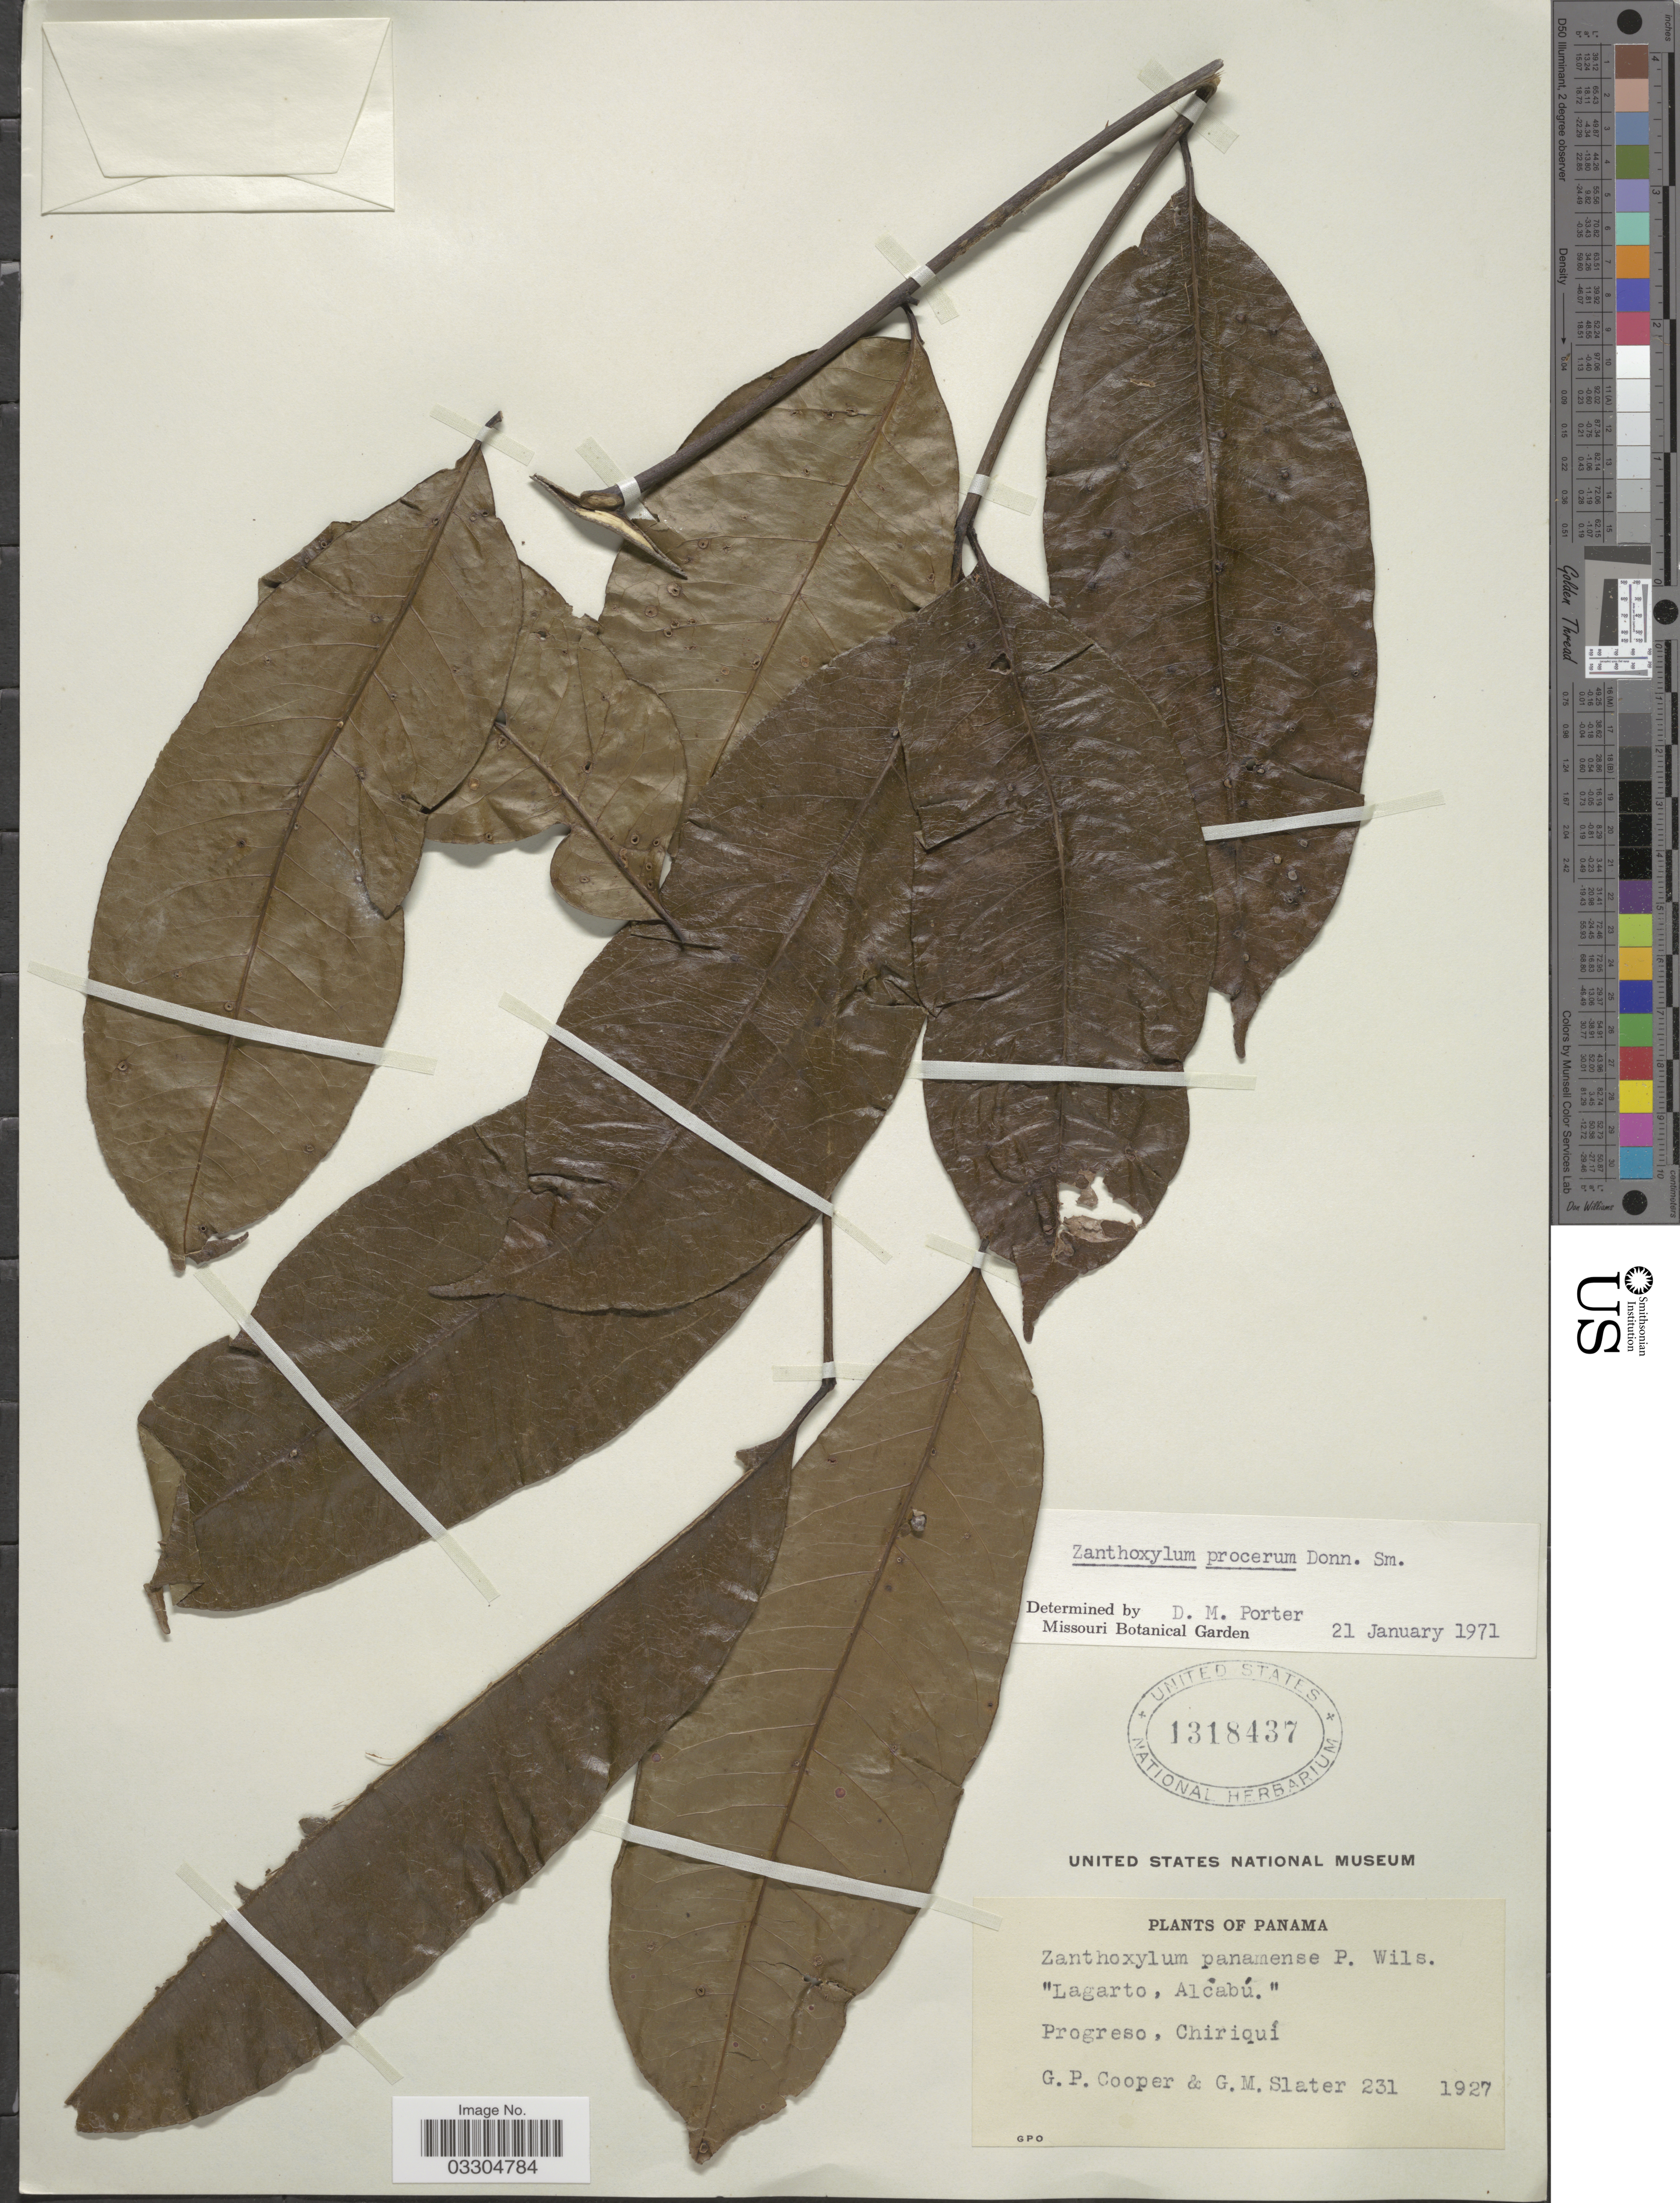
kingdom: Plantae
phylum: Tracheophyta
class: Magnoliopsida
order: Sapindales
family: Rutaceae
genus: Zanthoxylum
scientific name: Zanthoxylum procerum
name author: Donn. Sm.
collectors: G. Cooper & G. Slater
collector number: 231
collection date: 1927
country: Panama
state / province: Chiriqui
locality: Progreso.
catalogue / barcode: US 1318437